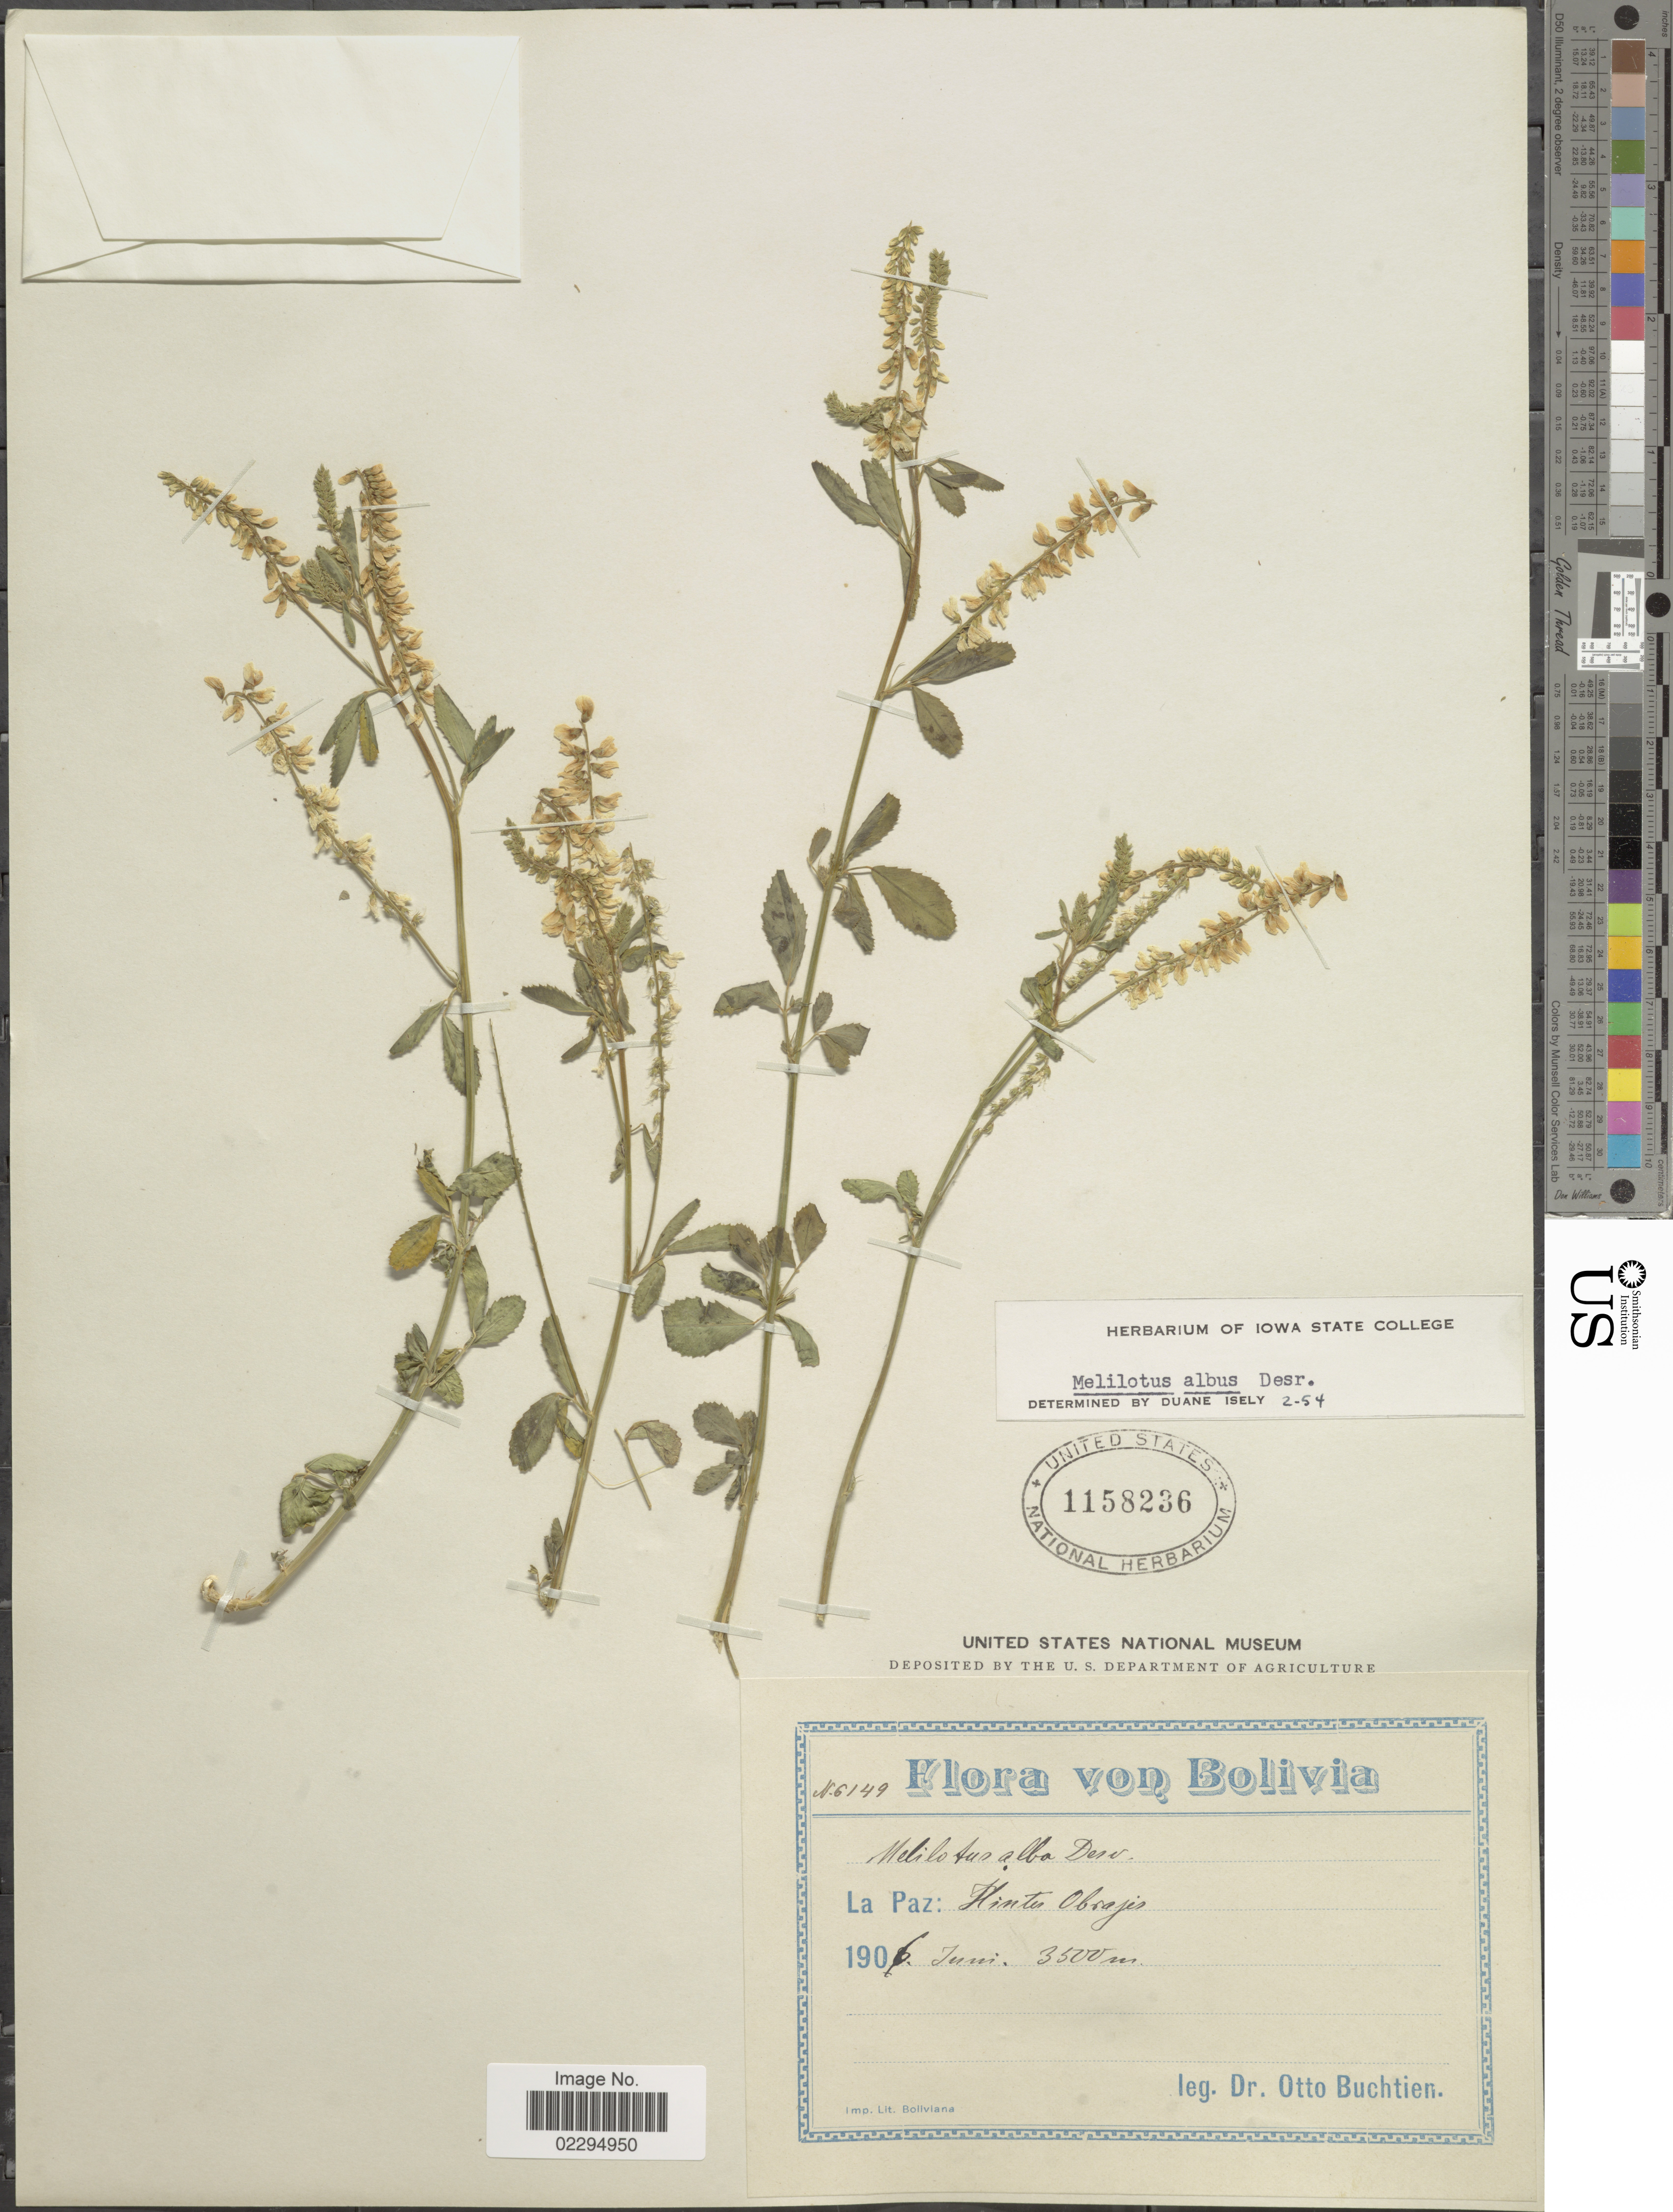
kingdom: Plantae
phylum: Tracheophyta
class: Magnoliopsida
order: Fabales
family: Fabaceae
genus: Melilotus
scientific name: Melilotus albus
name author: Medik.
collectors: O. Buchtien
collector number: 6149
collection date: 1906-06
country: Bolivia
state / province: La Paz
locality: Hinter Obrajes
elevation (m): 3500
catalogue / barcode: US 1158236